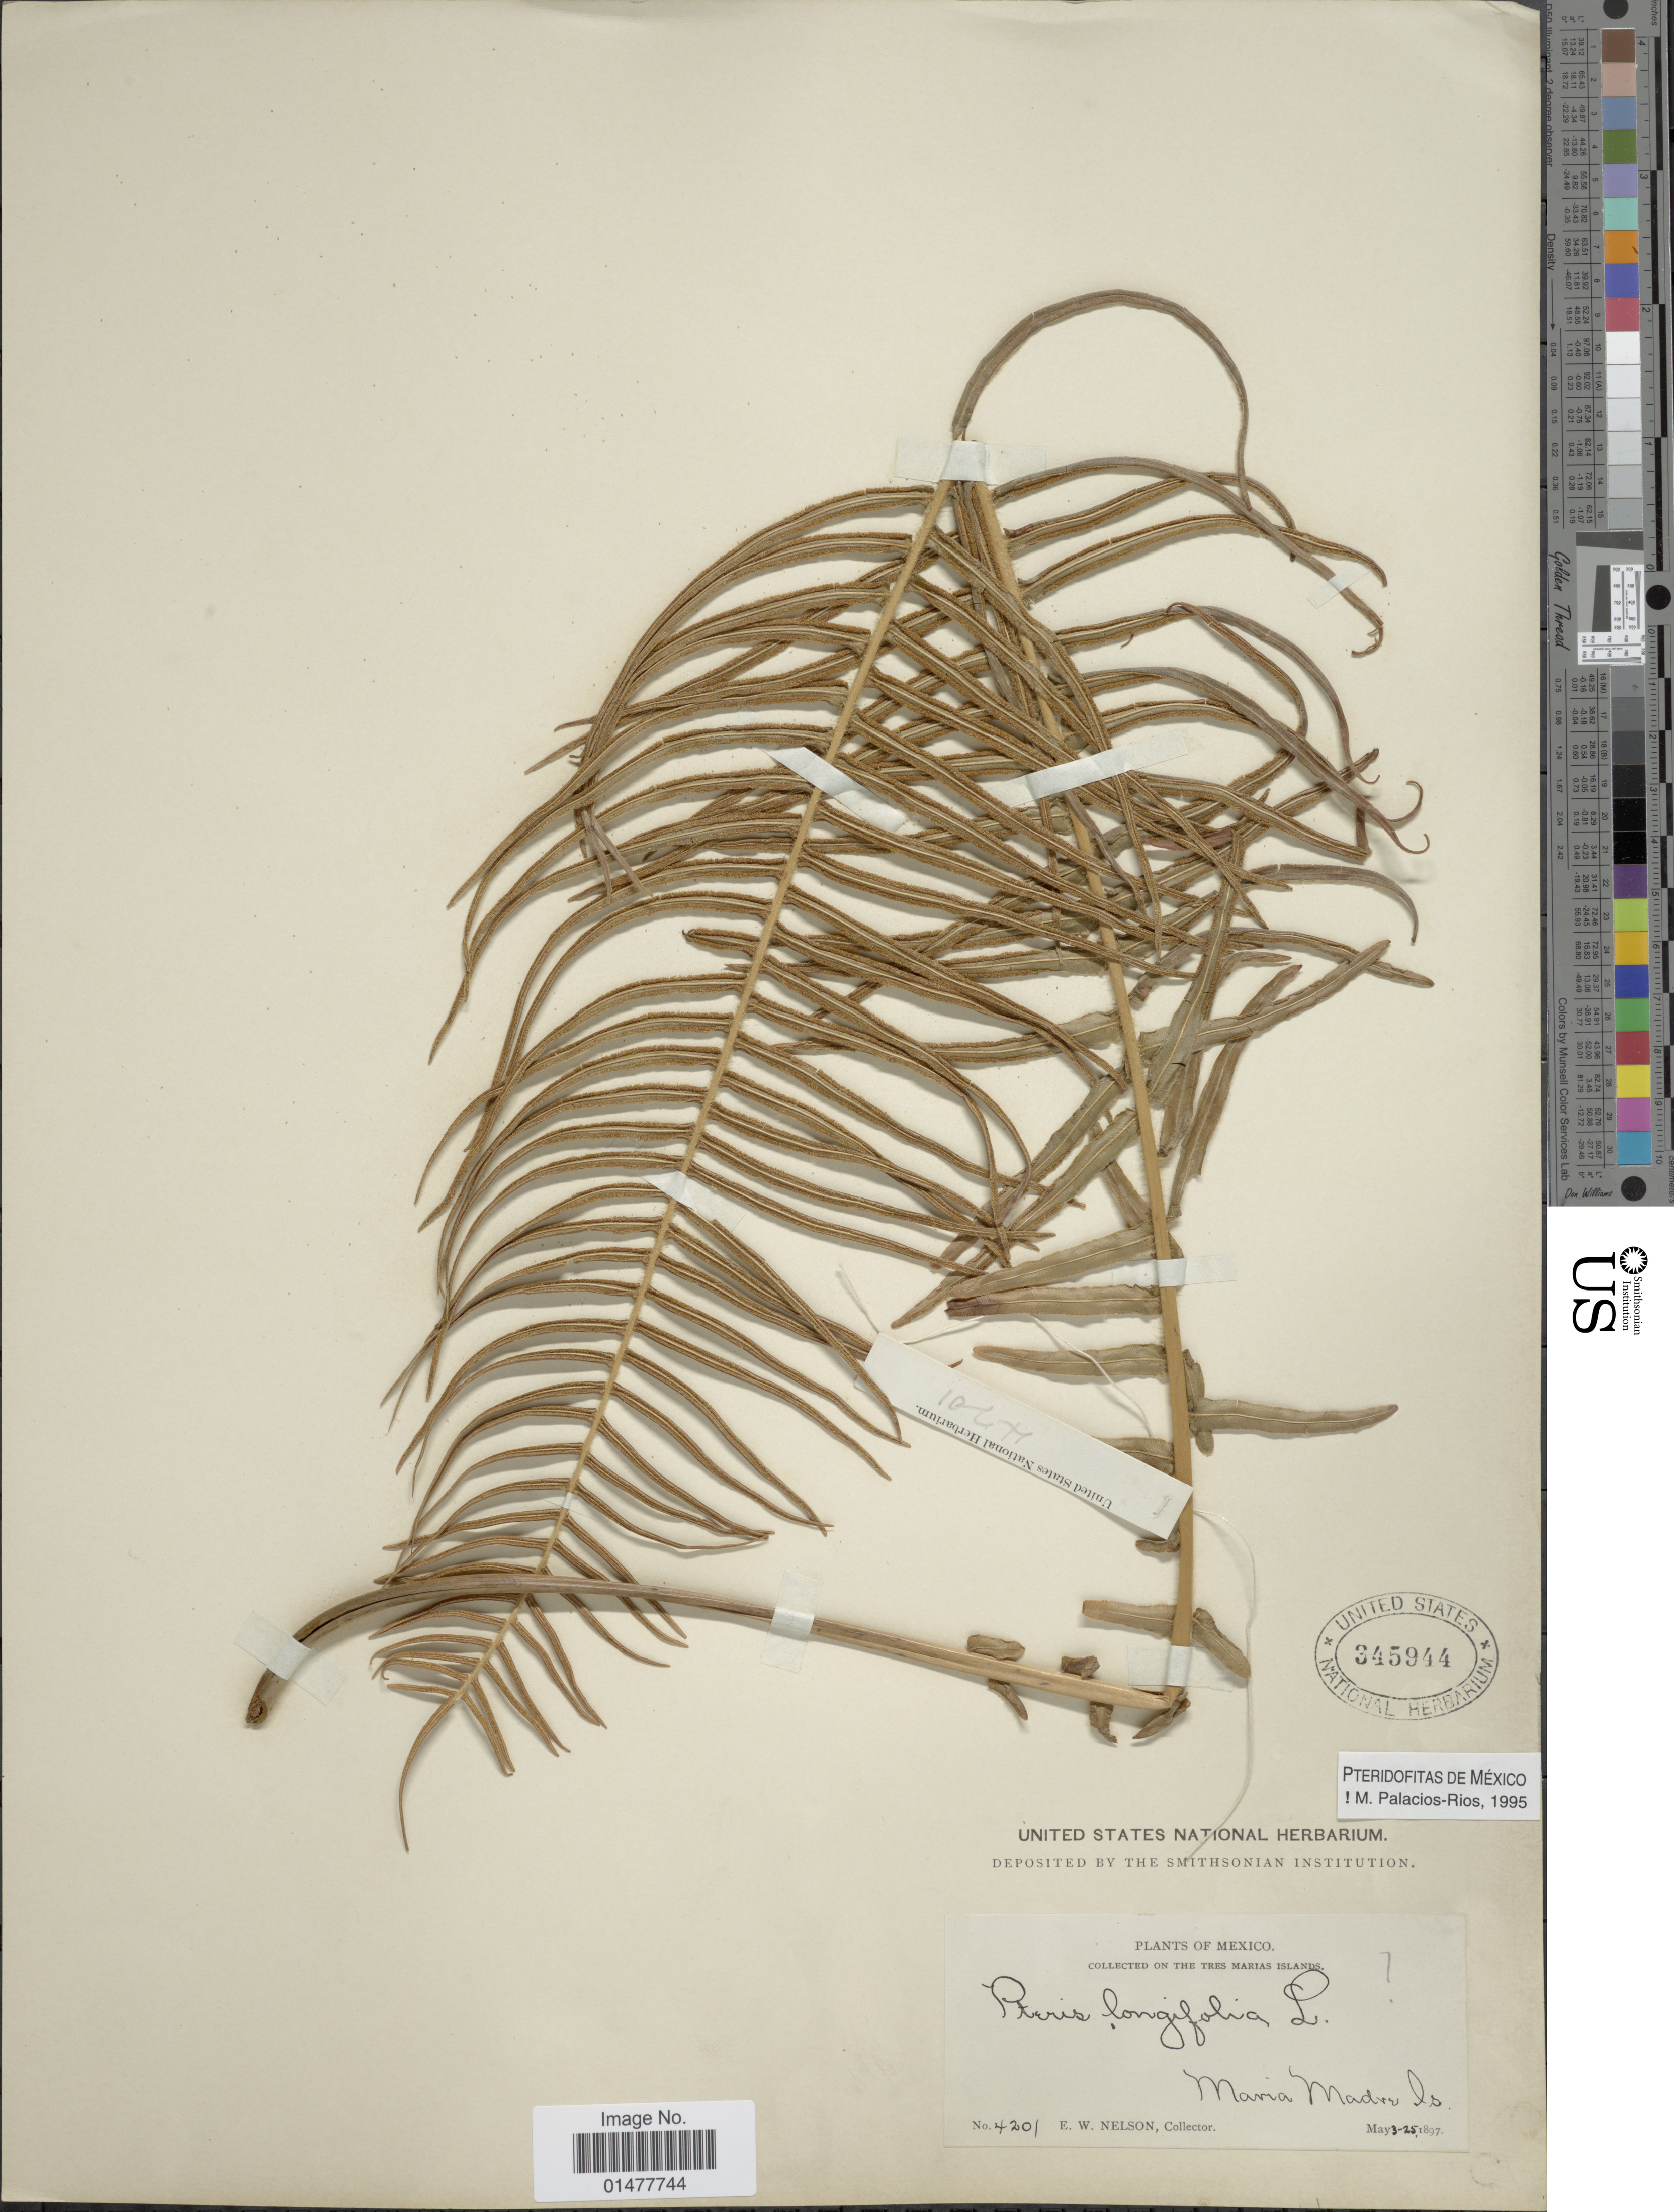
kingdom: Plantae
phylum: Tracheophyta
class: Polypodiopsida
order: Polypodiales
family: Pteridaceae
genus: Pteris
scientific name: Pteris longifolia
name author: L.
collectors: E. W. Nelson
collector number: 4201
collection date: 1897-05-03/1897-05-25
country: Mexico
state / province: Nayarit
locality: Maria Madre Is., Tres Marias Islands.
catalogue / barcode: US 345944